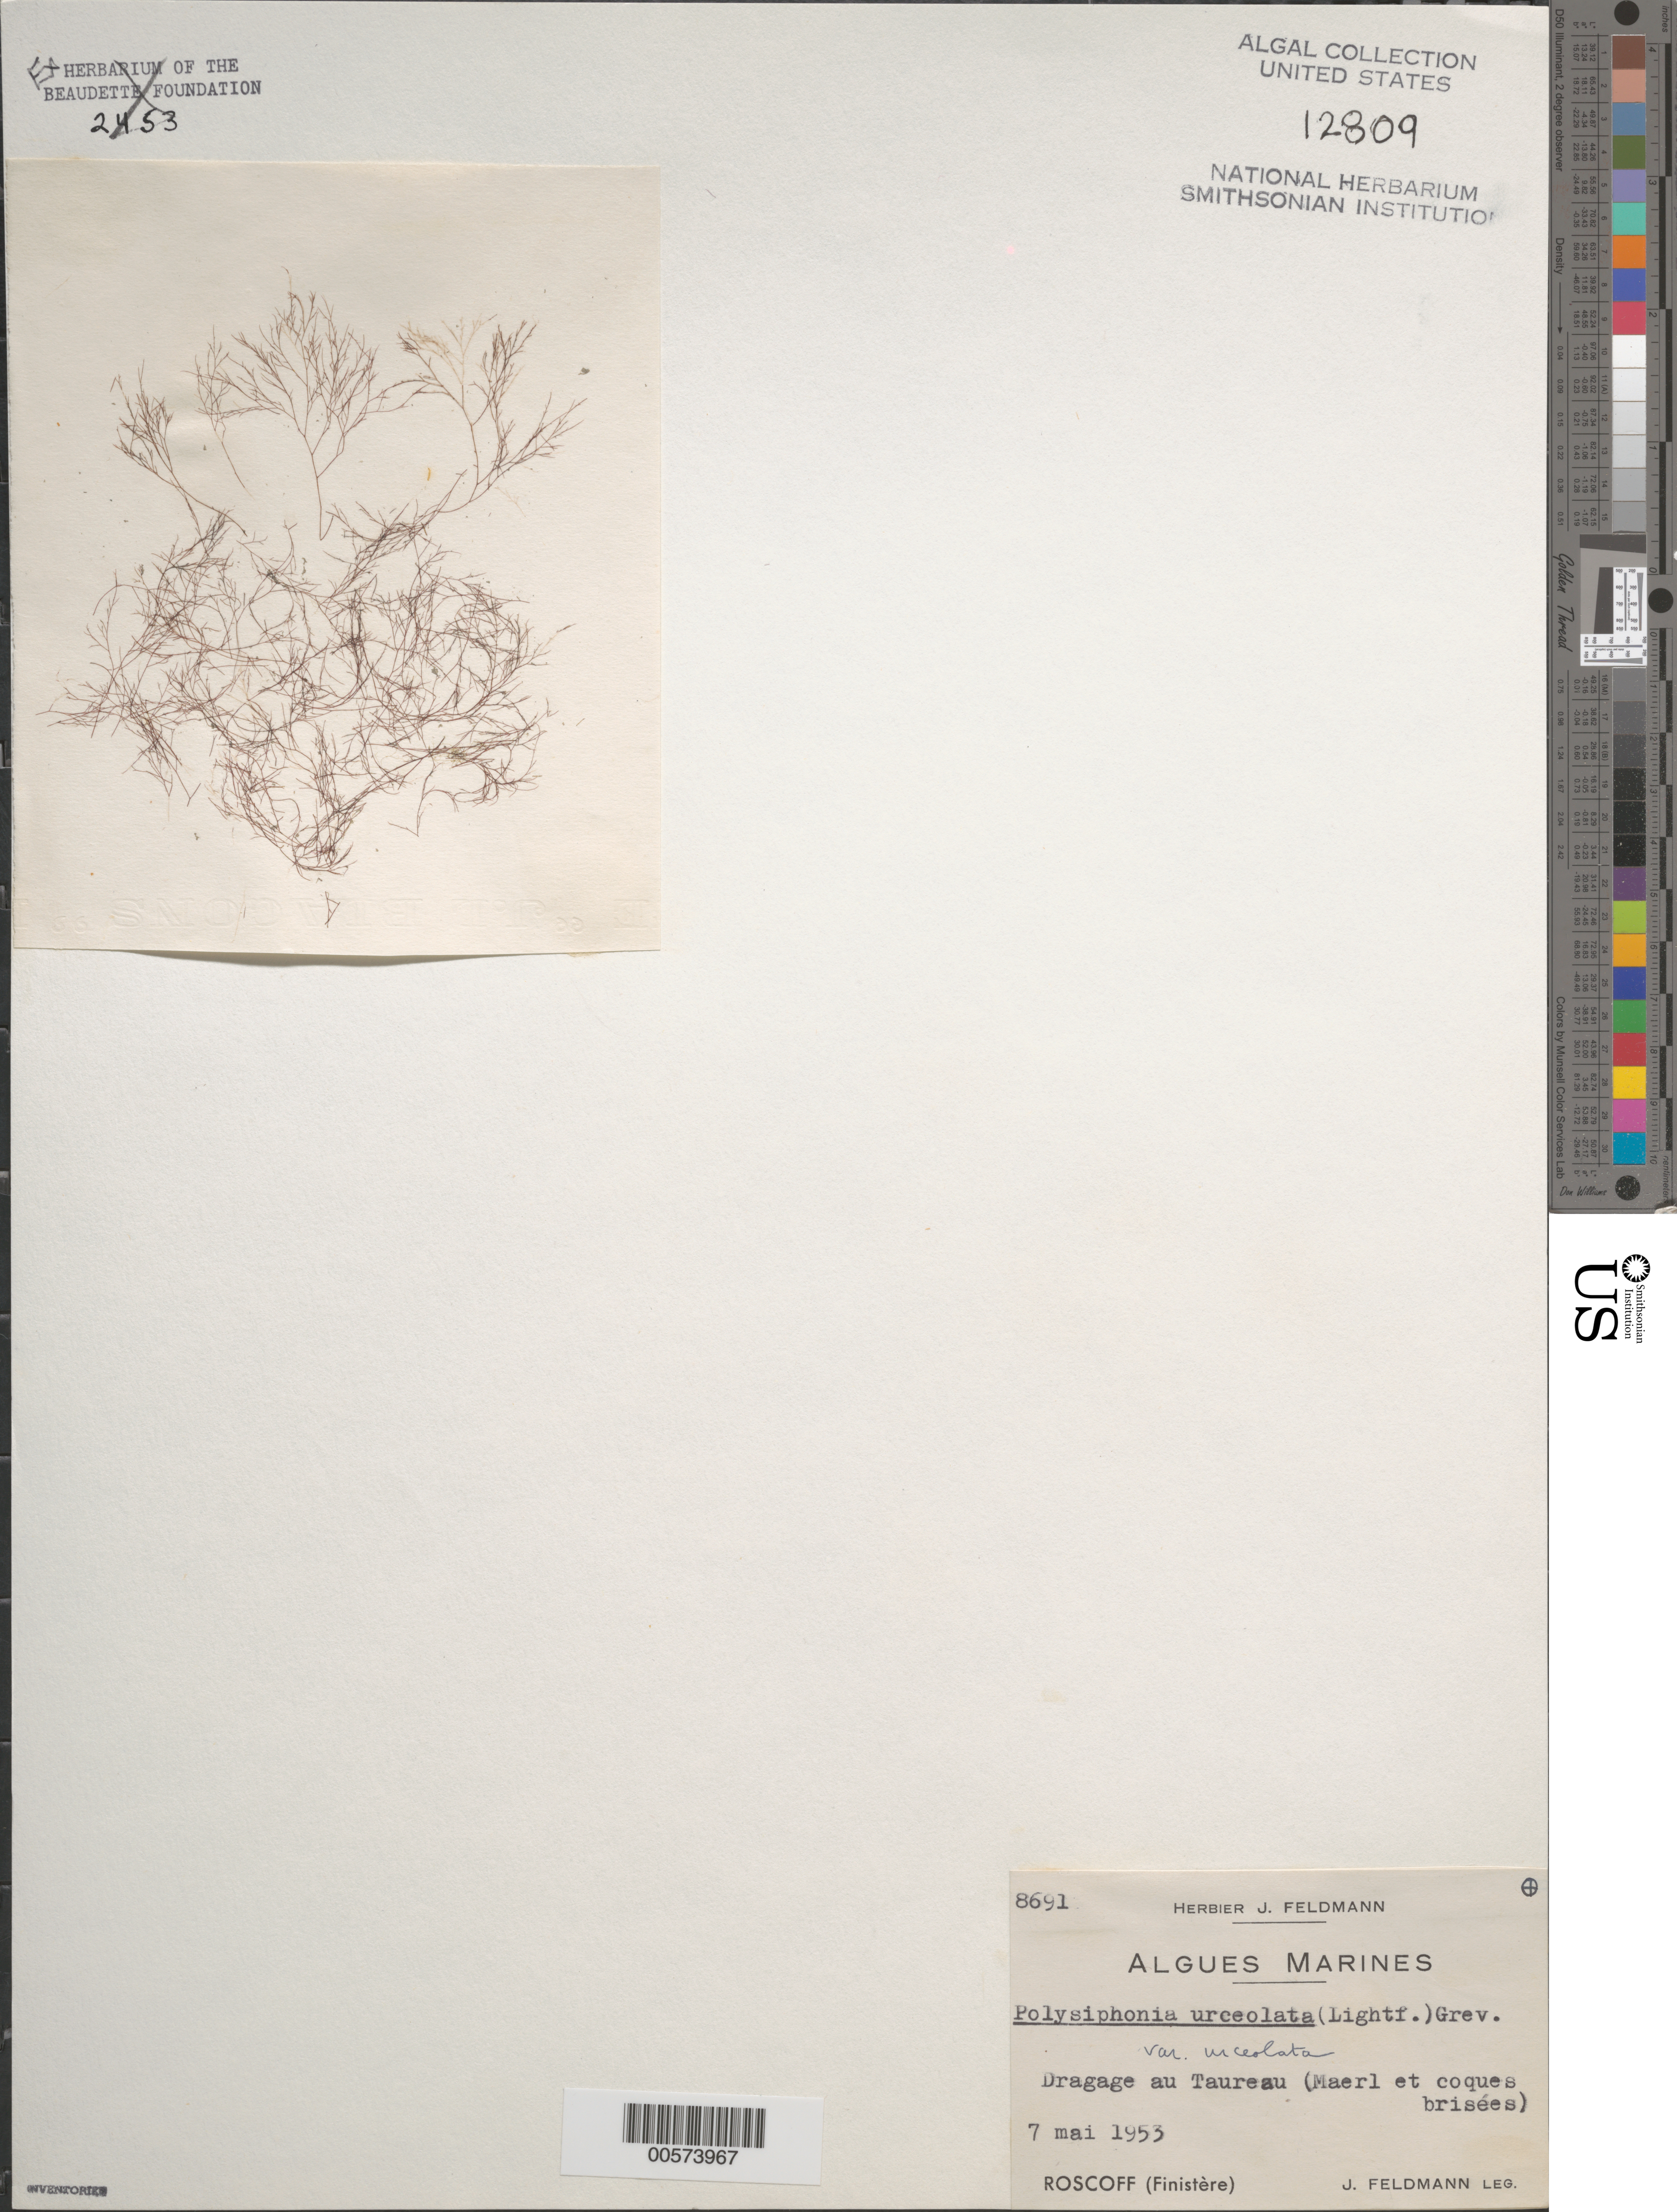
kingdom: Plantae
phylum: Rhodophyta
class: Florideophyceae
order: Ceramiales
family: Rhodomelaceae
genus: Polysiphonia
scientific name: Polysiphonia urceolata var. urceolata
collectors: J. Feldmann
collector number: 8691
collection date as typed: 07 May 1953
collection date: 1953-05-07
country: France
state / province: Bretagne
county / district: Finistère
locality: Taureau, near roscoff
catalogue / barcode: US 12809